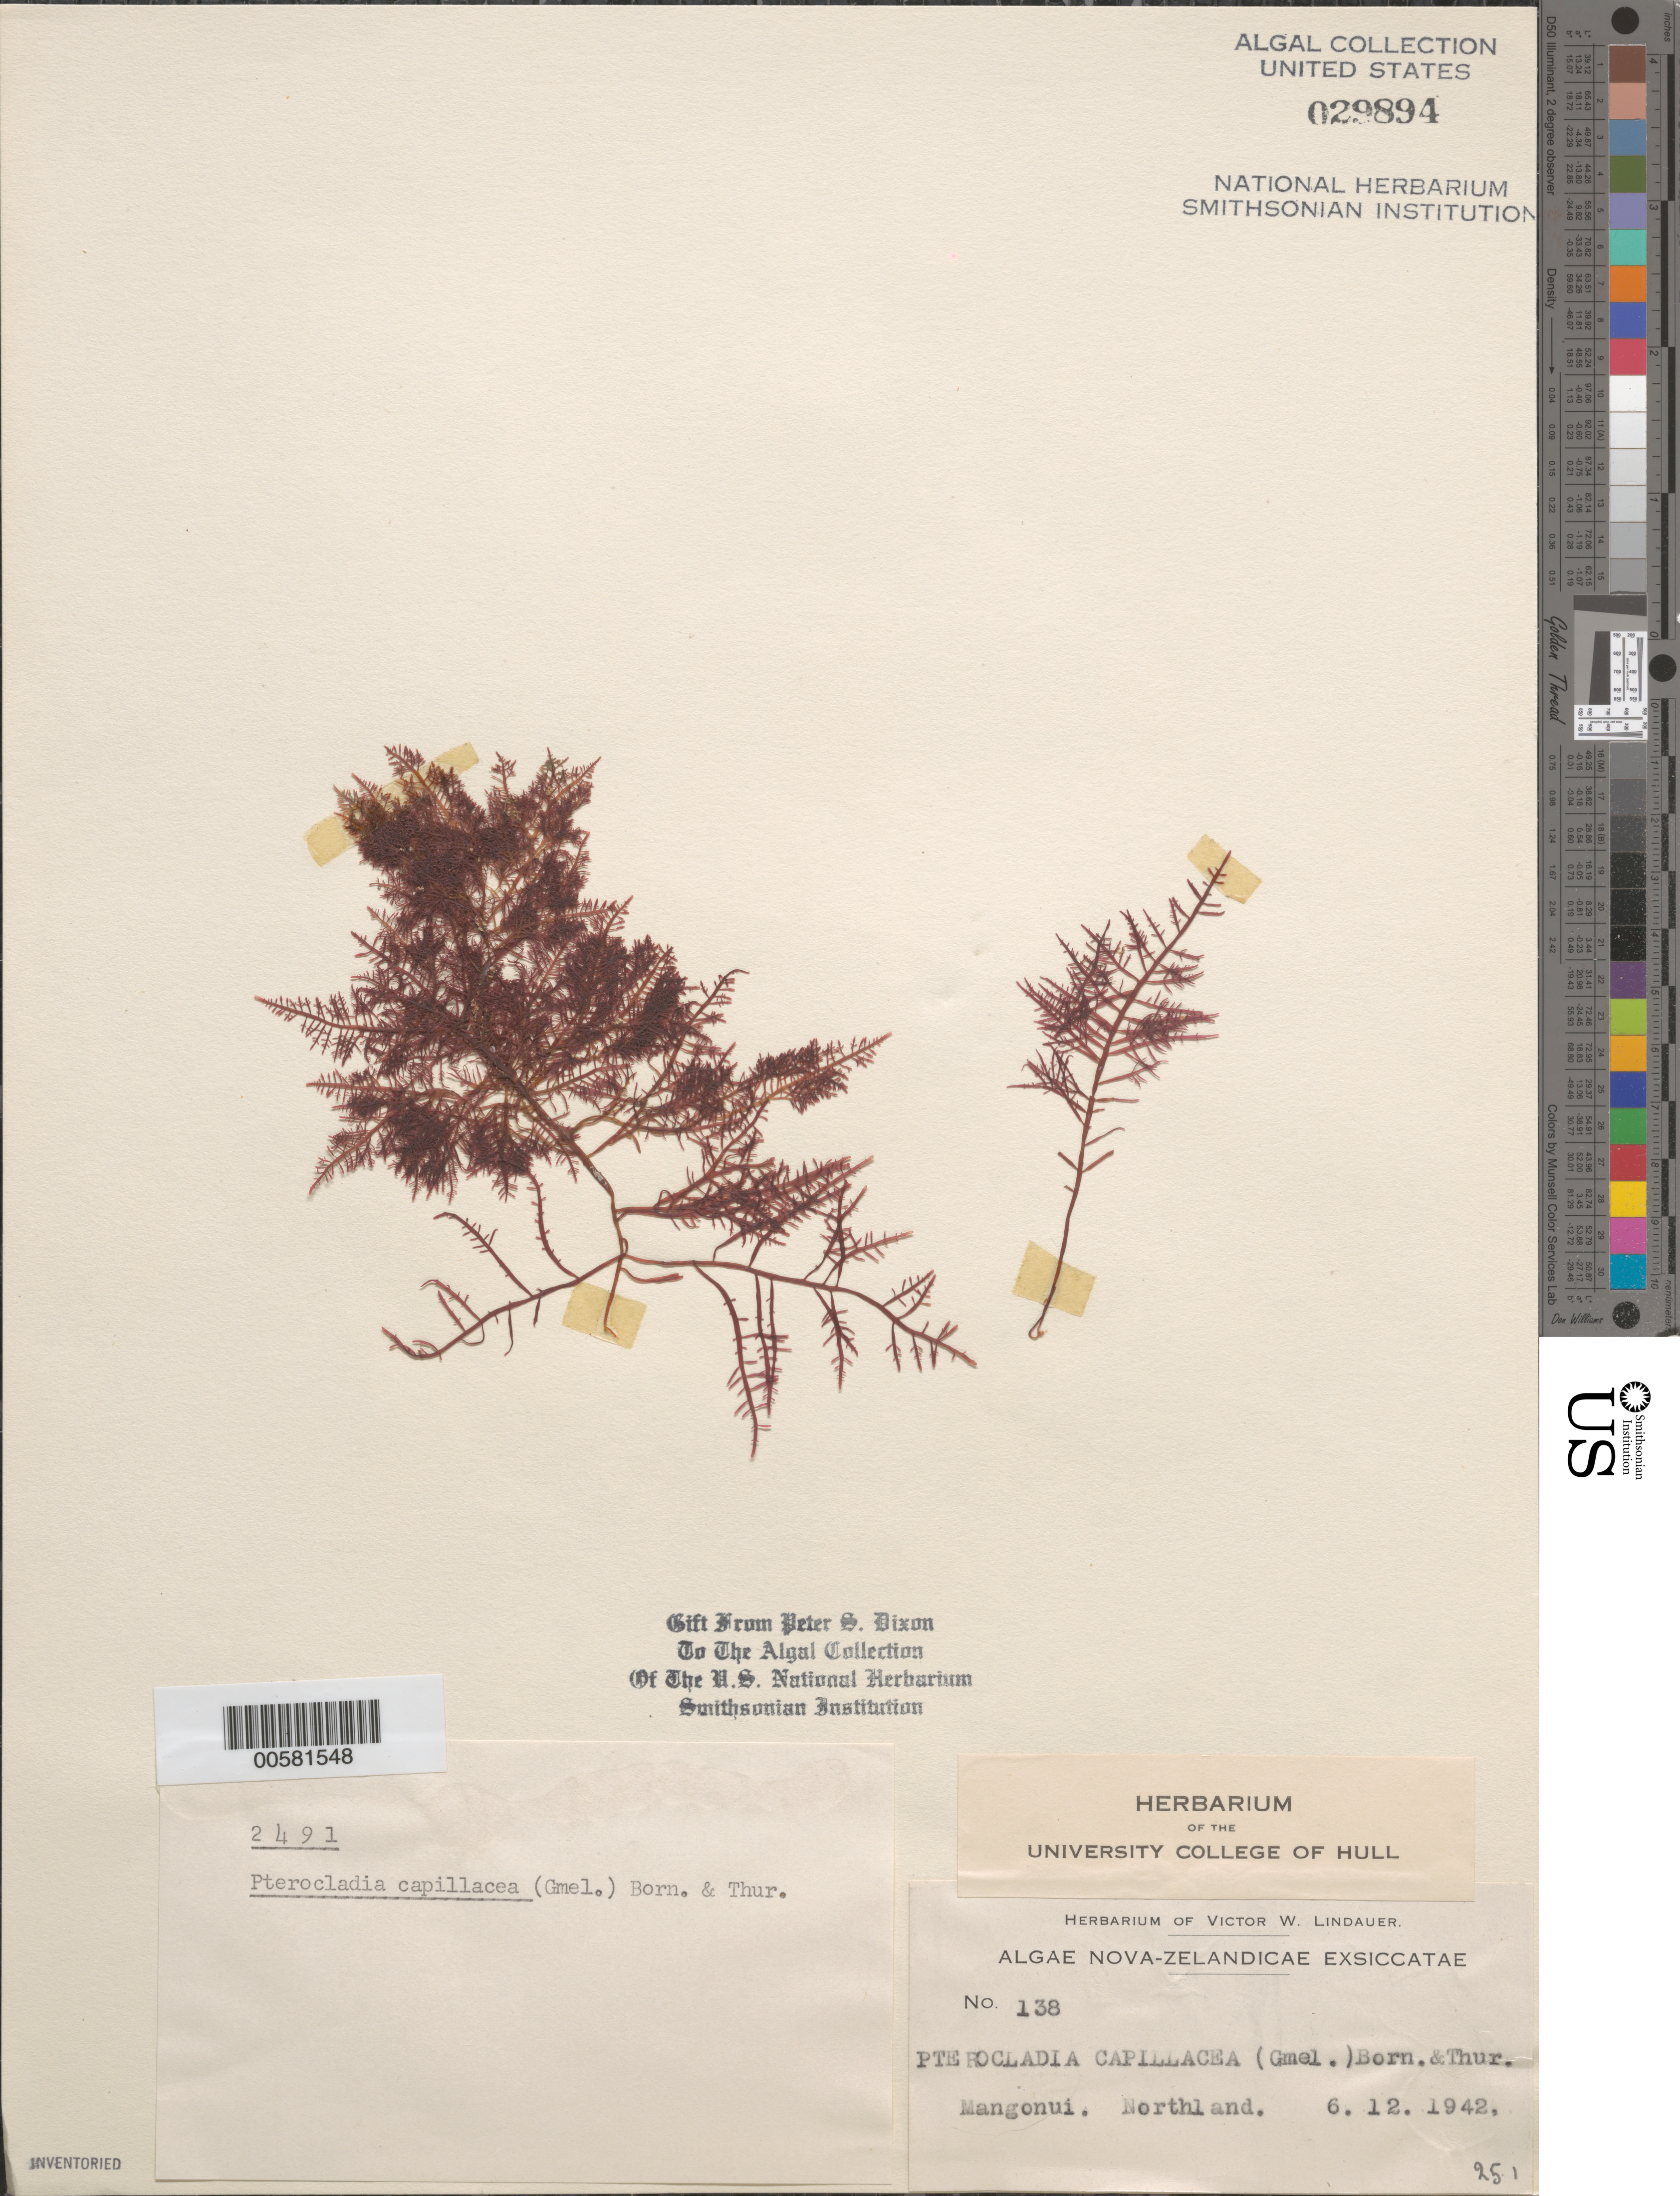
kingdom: Plantae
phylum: Rhodophyta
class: Florideophyceae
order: Gelidiales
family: Pterocladiaceae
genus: Pterocladiella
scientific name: Pterocladiella capillacea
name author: (S.G. Gmel.) Santelices & Hommers.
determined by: Algae name updating Project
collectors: V. Lindauer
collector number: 138 & PSD 2491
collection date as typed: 06 Dec 1942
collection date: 1942-12-06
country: New Zealand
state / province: Northland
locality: Mangonui, northland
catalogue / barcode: US 29894